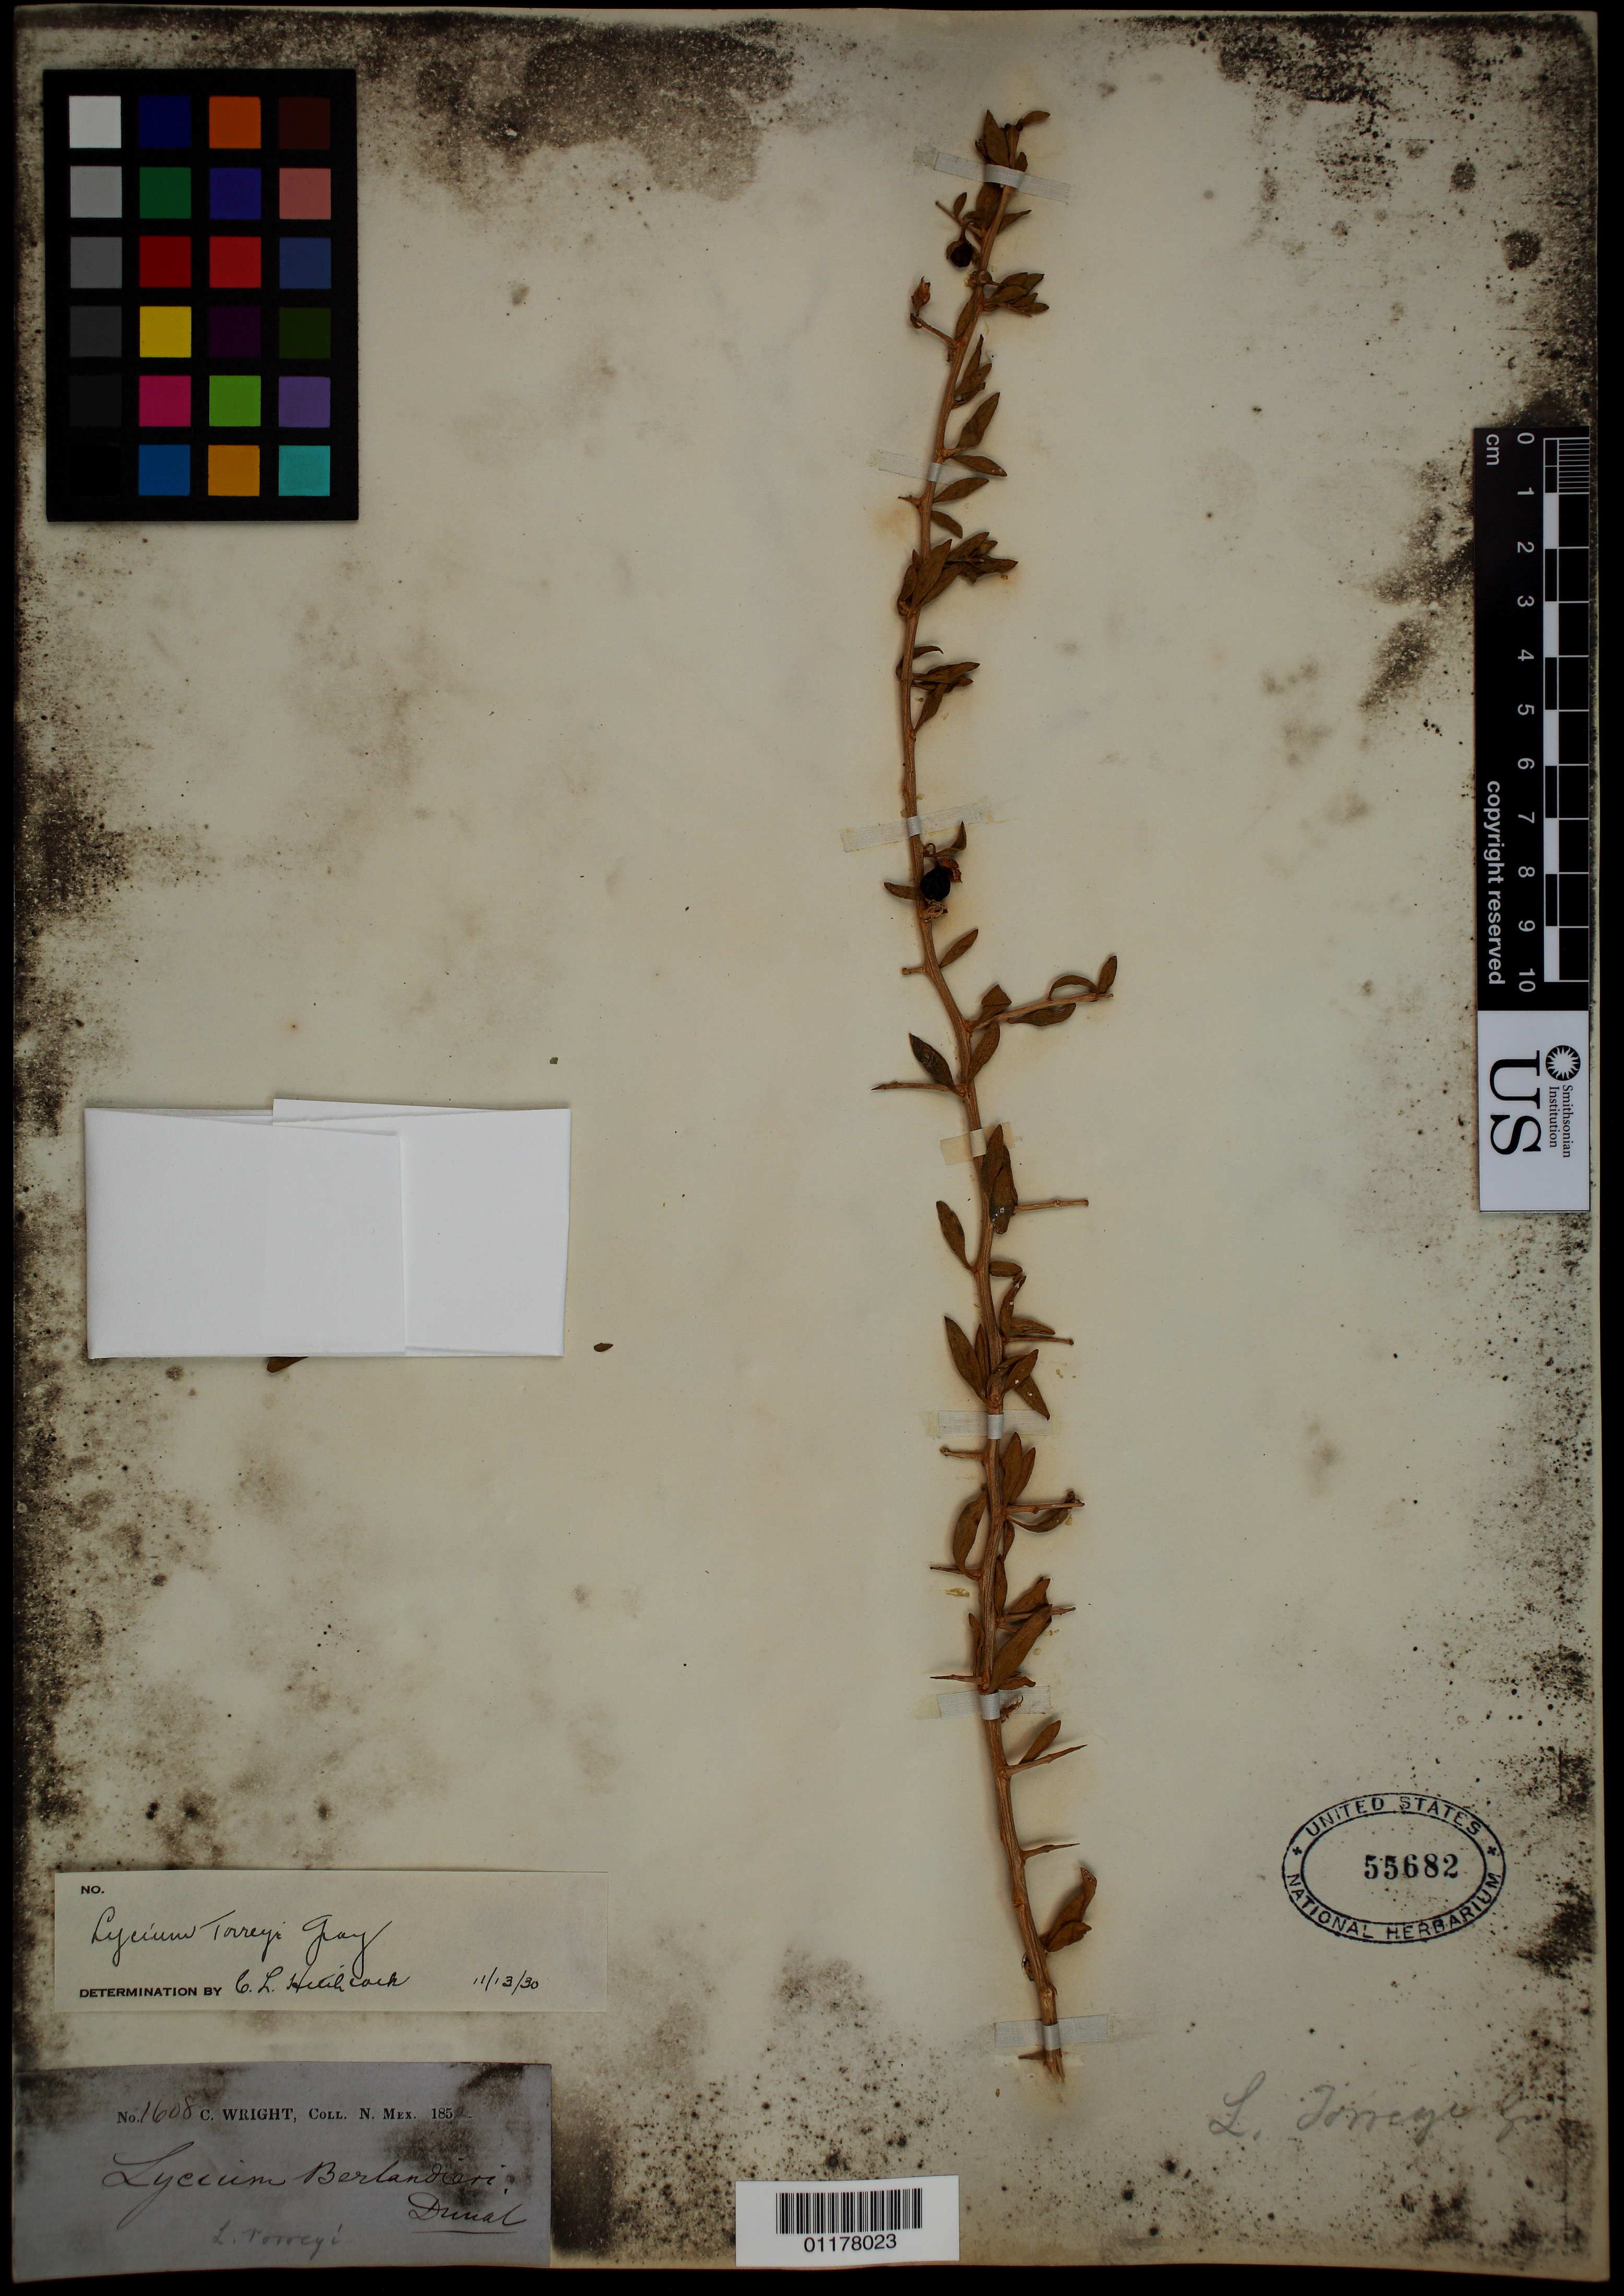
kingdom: Plantae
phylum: Tracheophyta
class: Magnoliopsida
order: Solanales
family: Solanaceae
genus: Lycium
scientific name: Lycium torreyi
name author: A. Gray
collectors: C. Wright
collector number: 1608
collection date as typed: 1852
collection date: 1852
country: United States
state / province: New Mexico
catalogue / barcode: US 55682